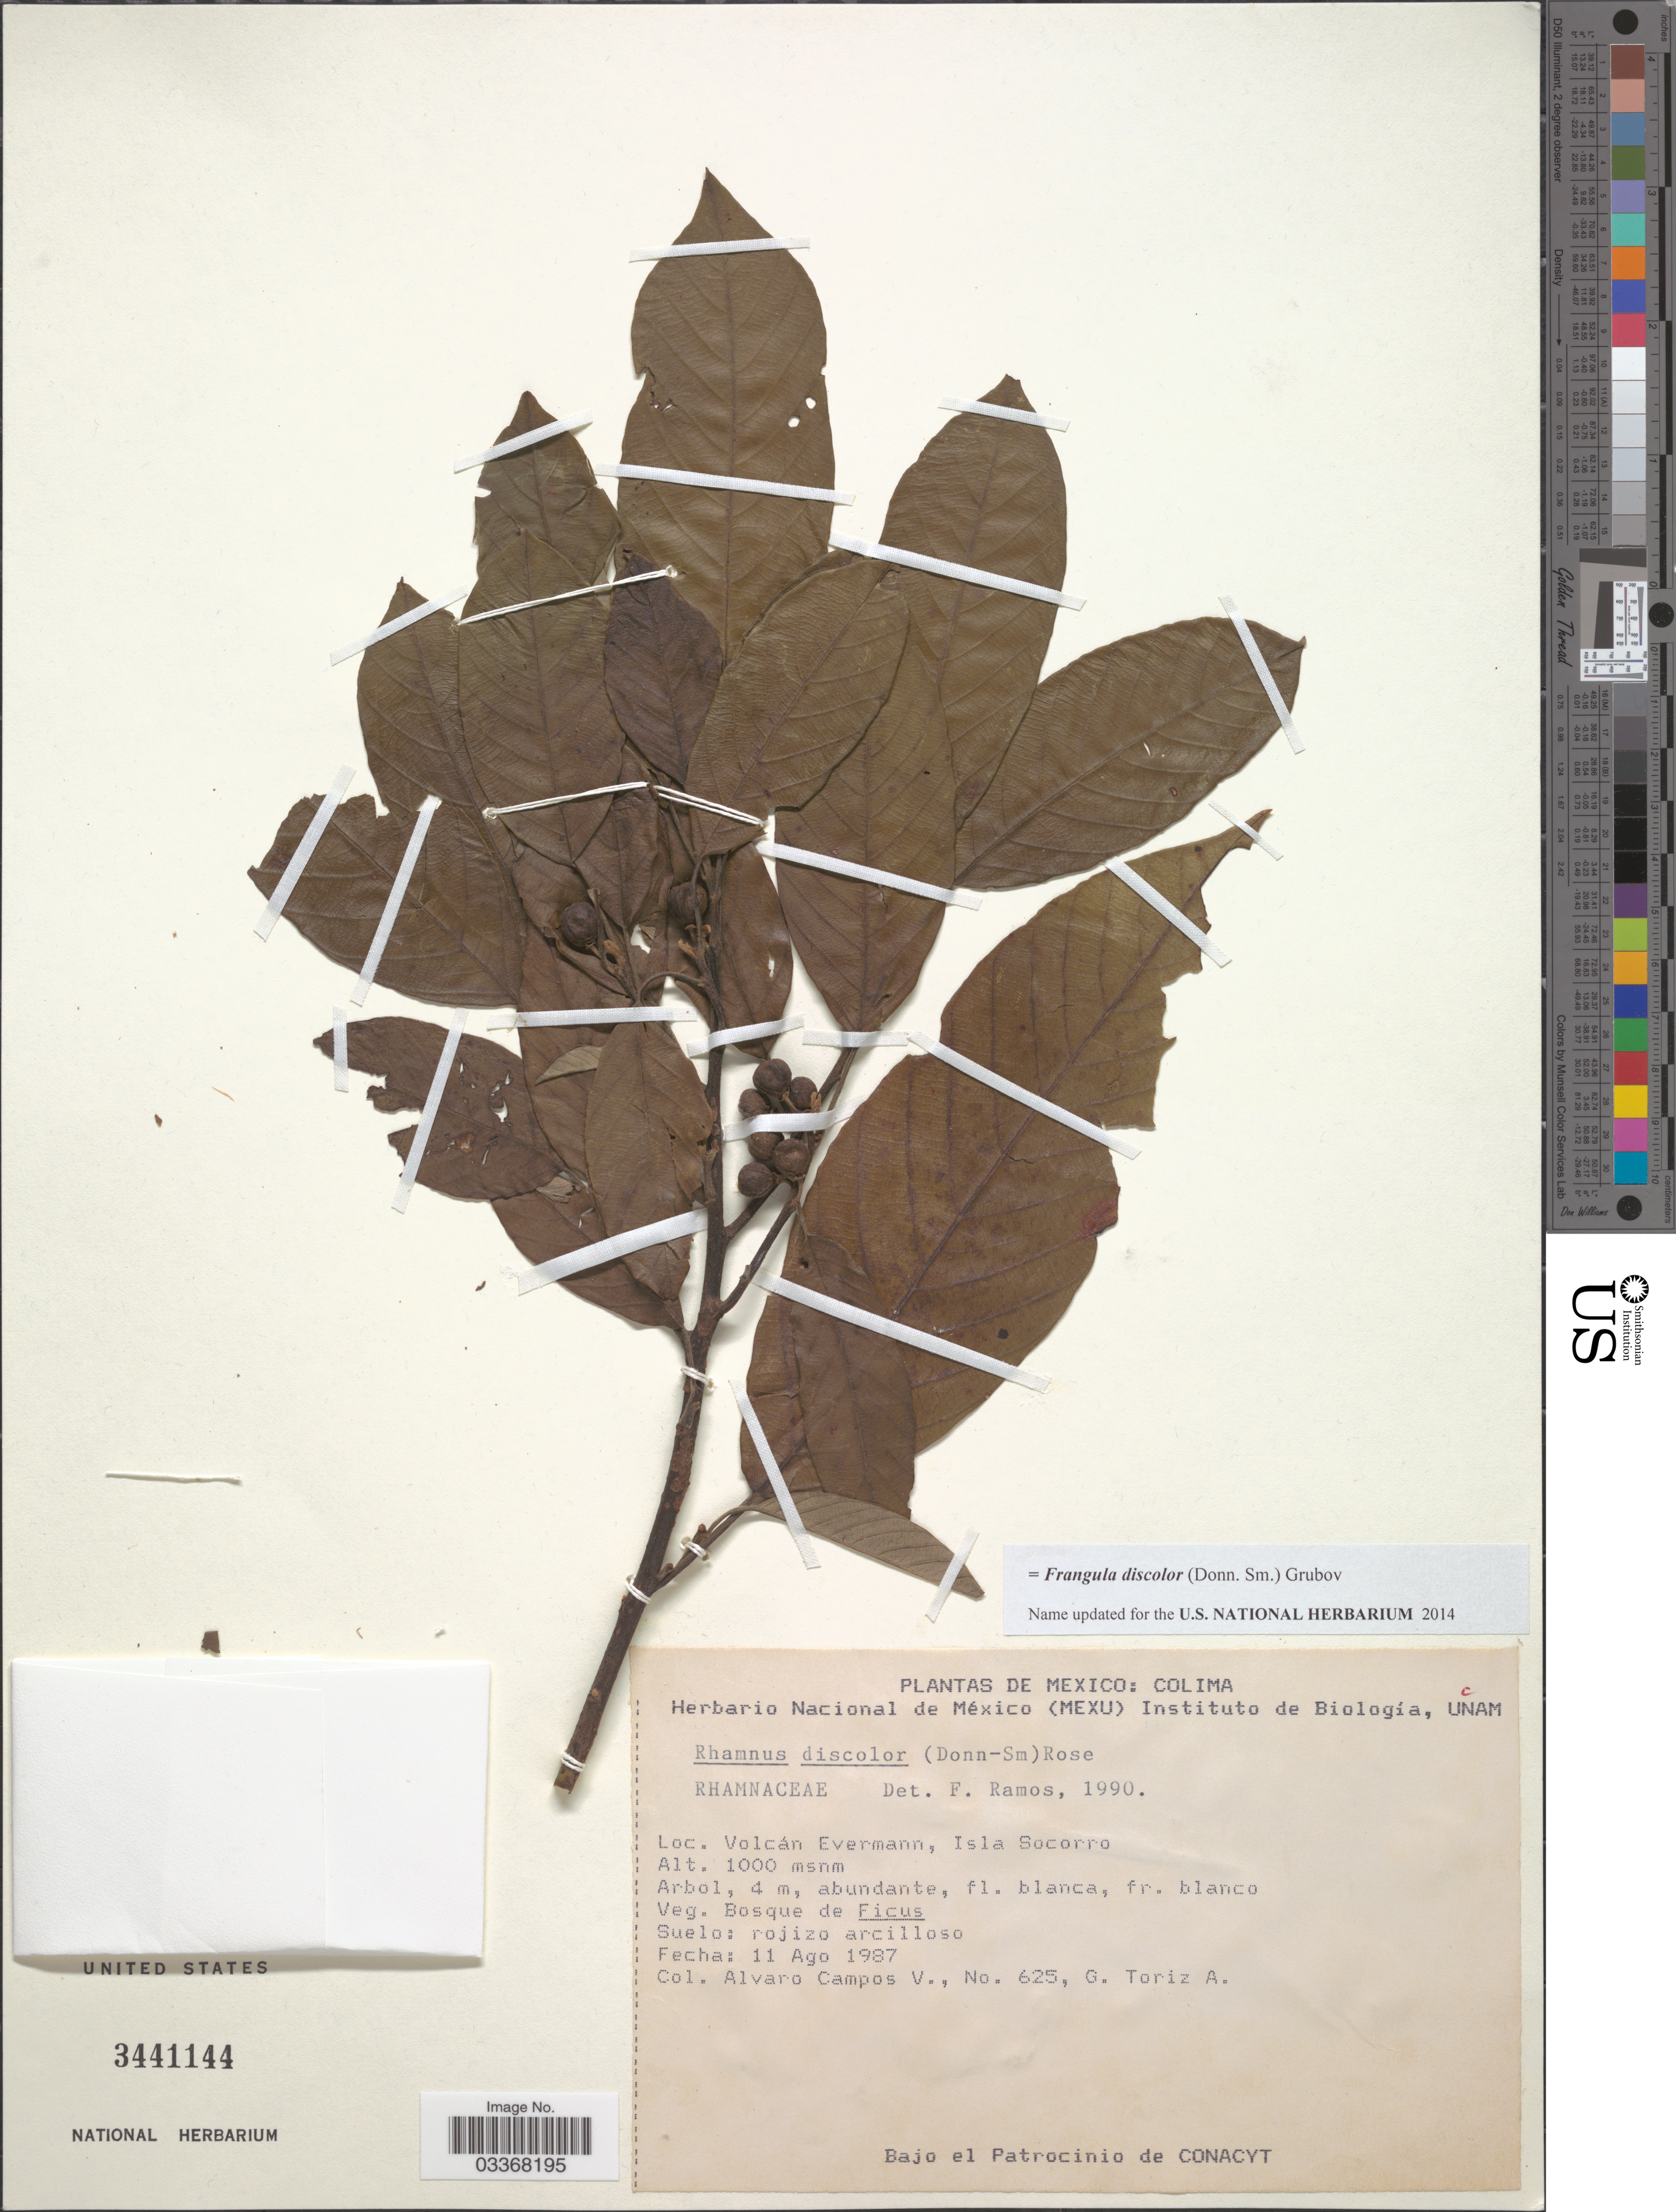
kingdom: Plantae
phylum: Tracheophyta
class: Magnoliopsida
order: Rosales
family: Rhamnaceae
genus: Frangula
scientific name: Frangula discolor var. discolor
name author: (Donn. Sm.) Grubov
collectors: A. Campos V. & G. Toriz A.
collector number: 625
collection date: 1987-08-11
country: Mexico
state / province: Colima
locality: Volcán Evermann, Isla Socorro.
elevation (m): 1000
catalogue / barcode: US 3441144